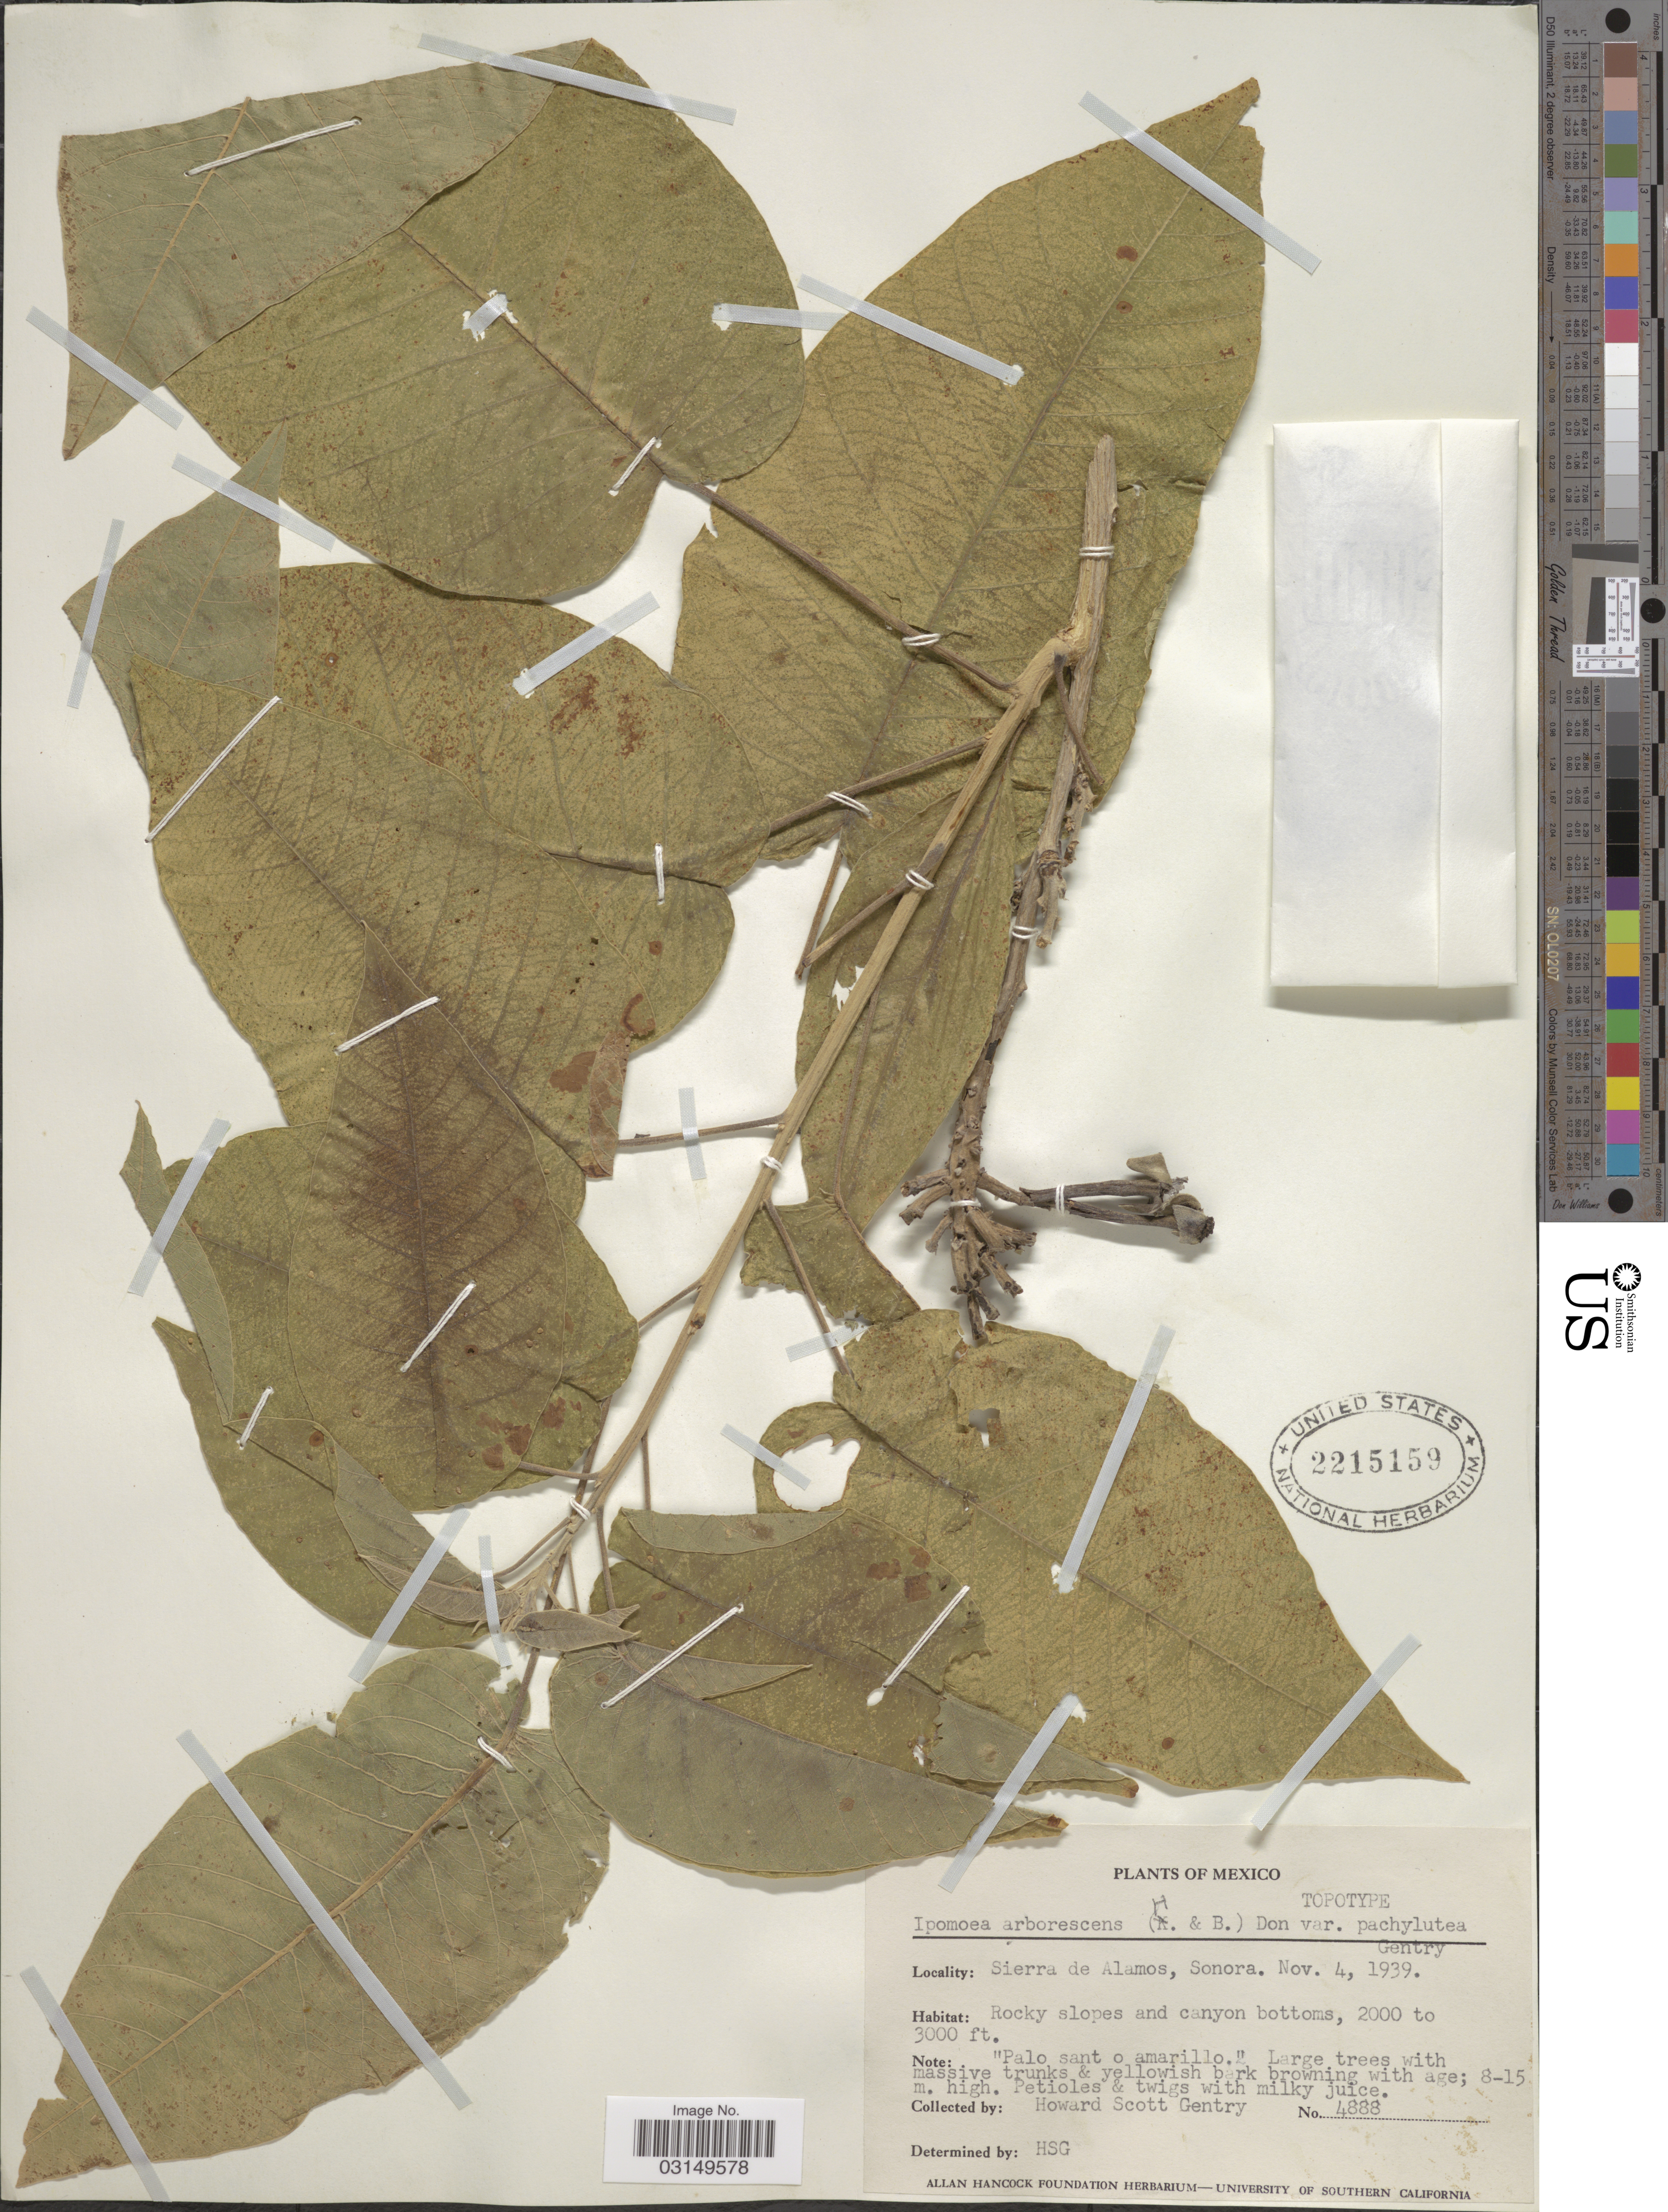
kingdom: Plantae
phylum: Tracheophyta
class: Magnoliopsida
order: Solanales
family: Convolvulaceae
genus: Ipomoea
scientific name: Ipomoea arborescens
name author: (Humb. & Bonpl. ex Willd.) G. Don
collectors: H. S. Gentry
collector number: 4888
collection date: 1939-11-04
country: Mexico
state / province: Sonora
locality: Sierra de Alamos.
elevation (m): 610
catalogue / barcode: US 2215159